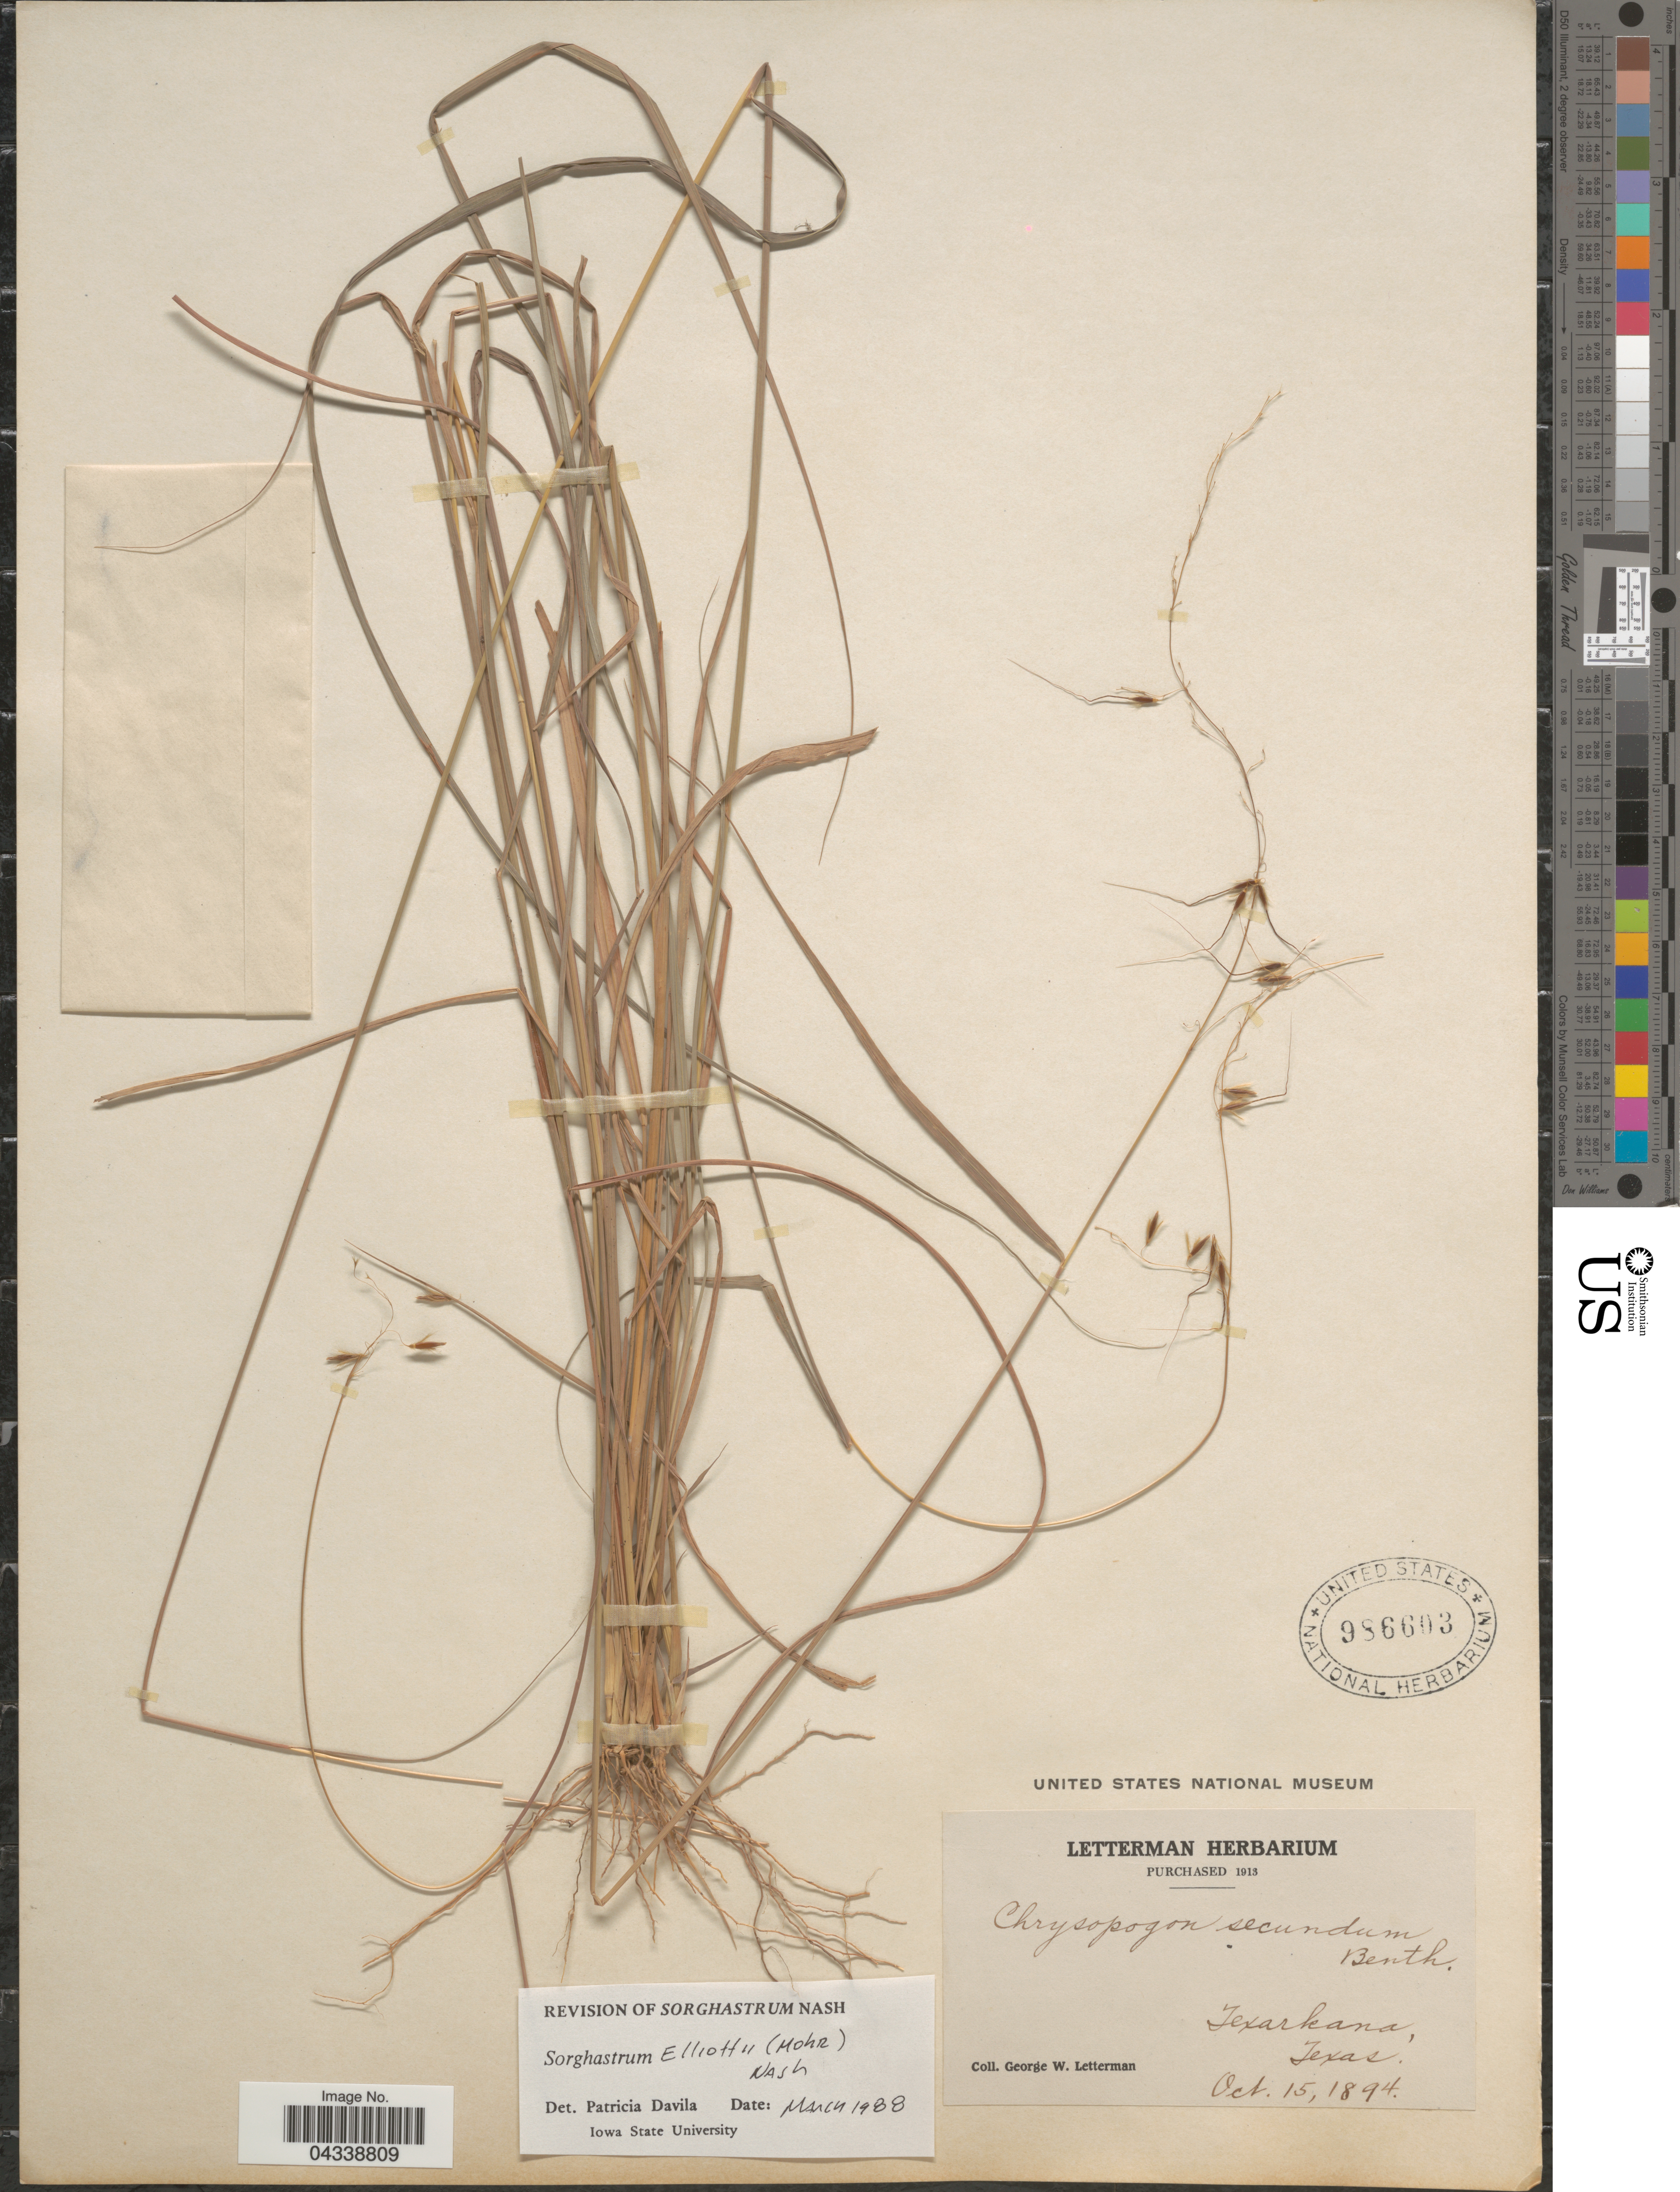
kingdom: Plantae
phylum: Tracheophyta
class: Liliopsida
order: Poales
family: Poaceae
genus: Sorghastrum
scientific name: Sorghastrum elliottii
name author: (C. Mohr) Nash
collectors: G. W. Letterman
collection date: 1894-10-15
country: United States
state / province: Texas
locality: Texarkana.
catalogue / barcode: US 986603